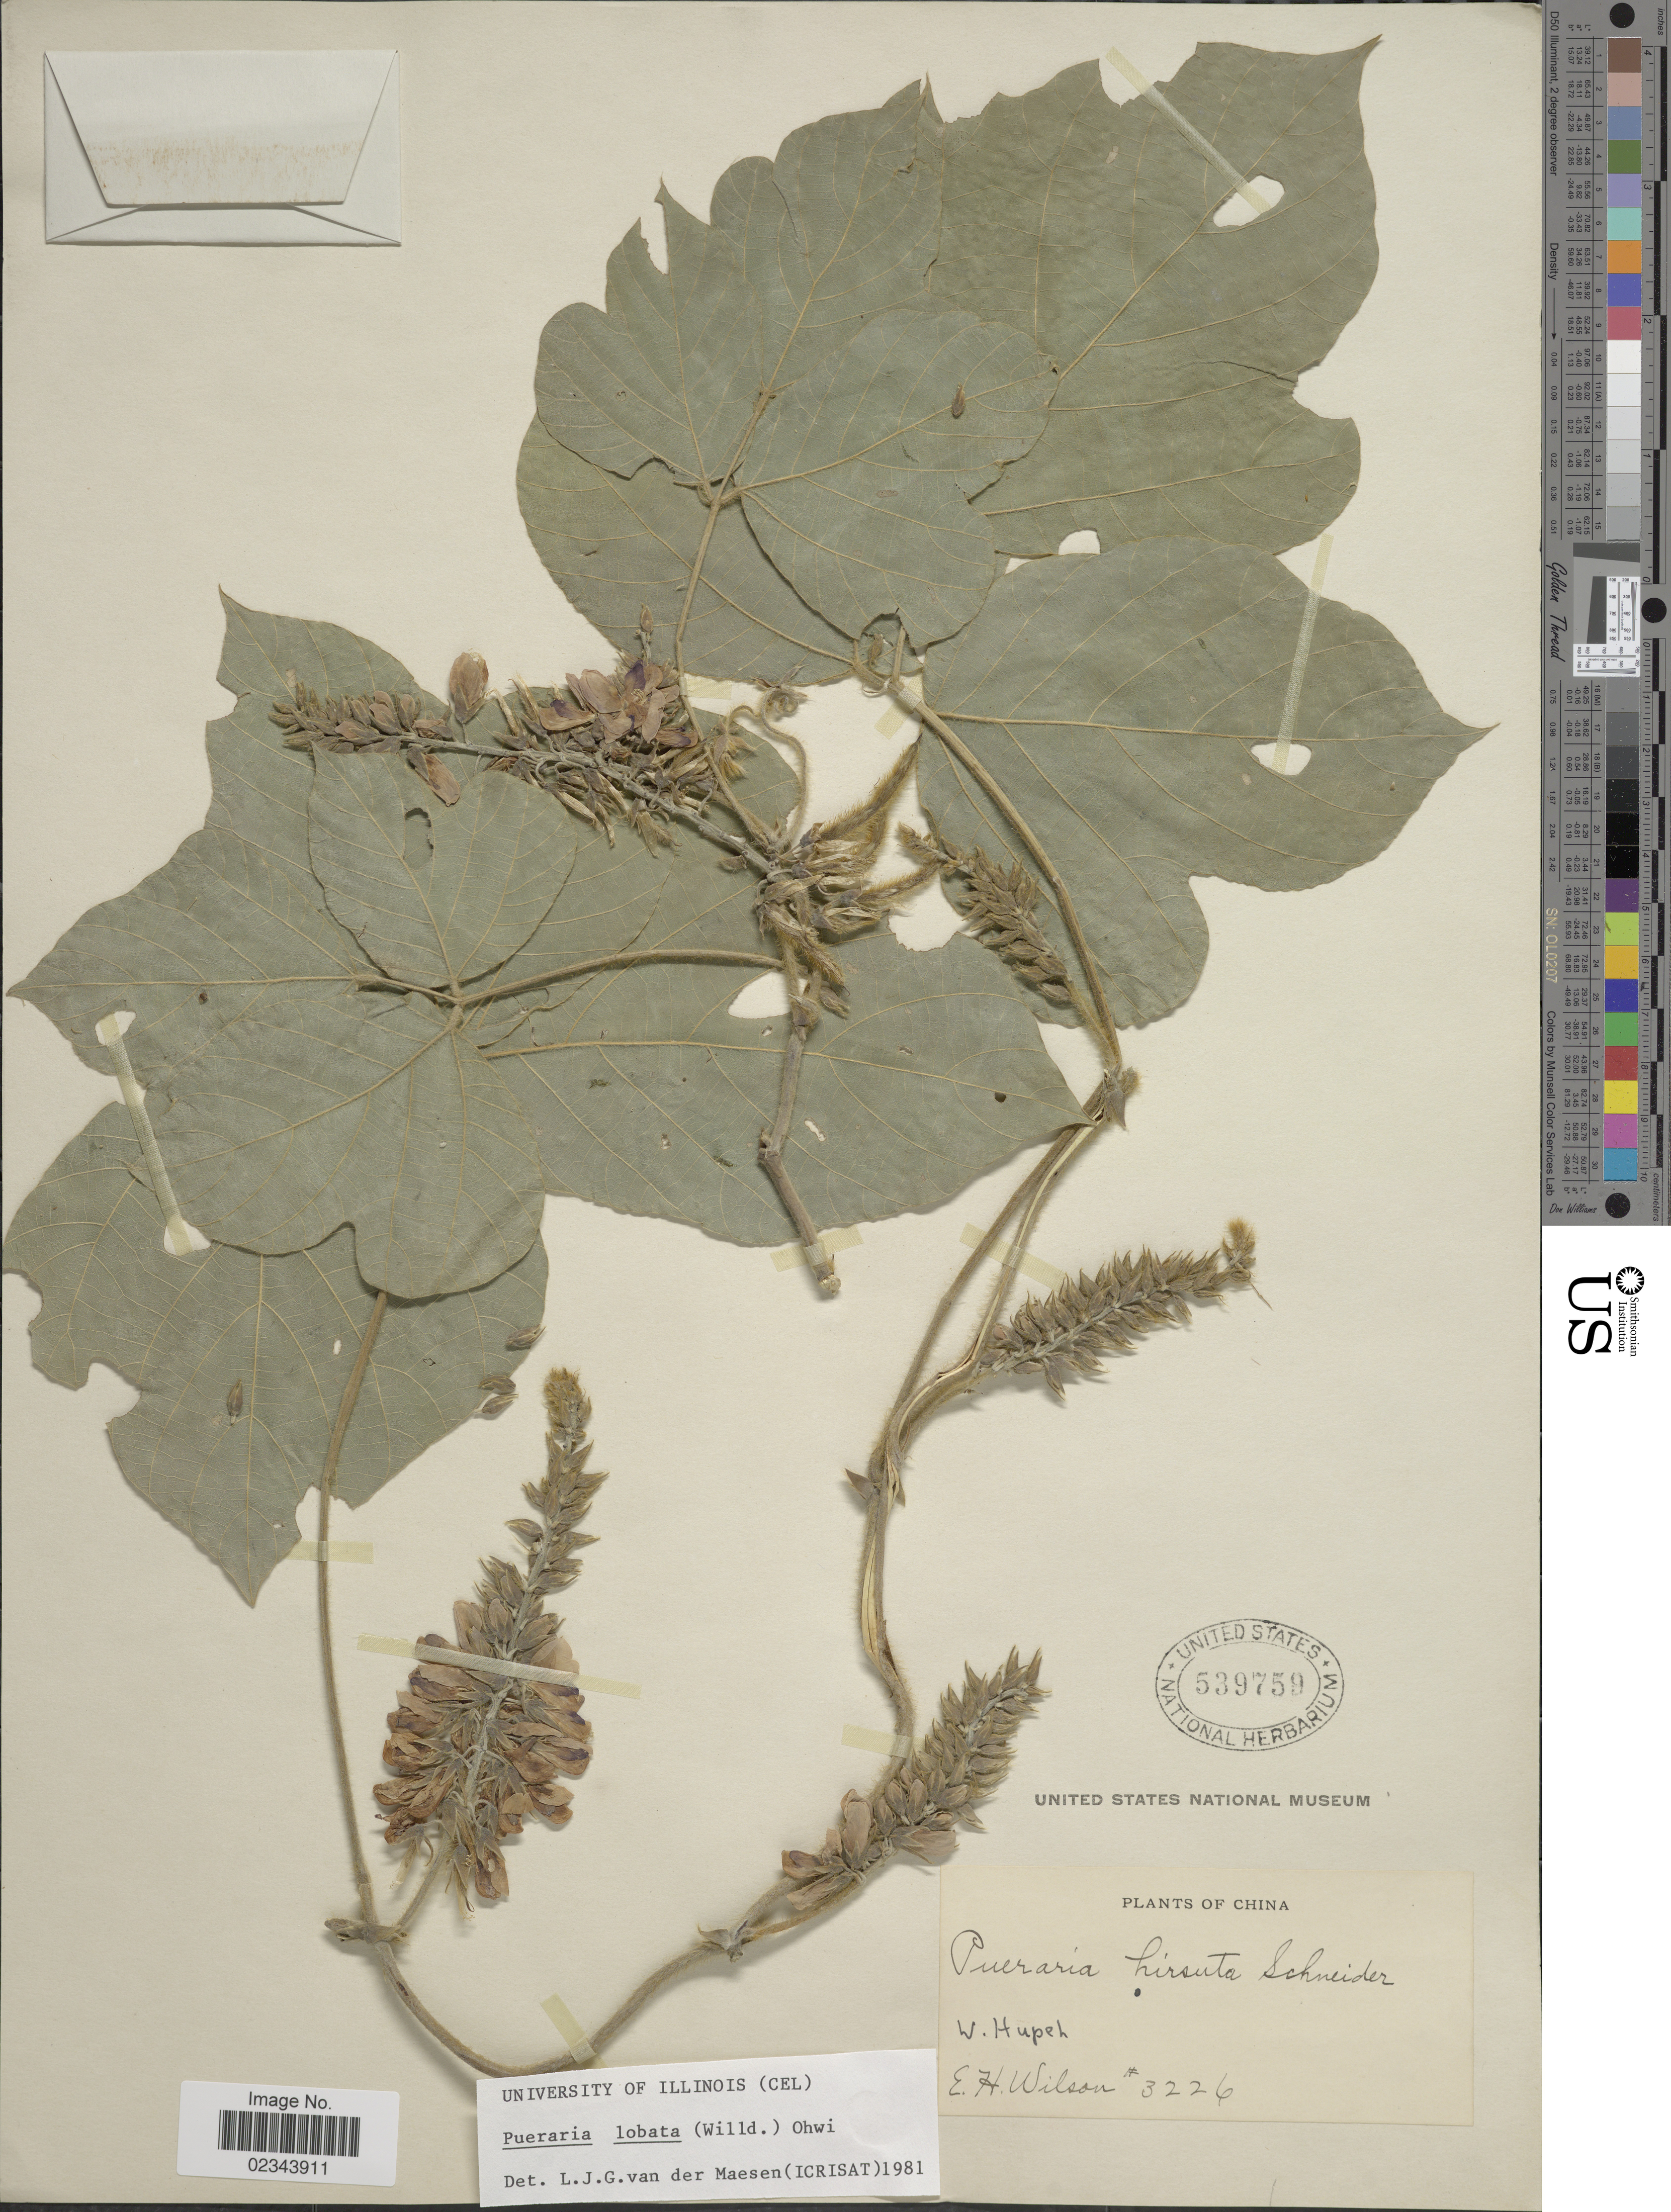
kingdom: Plantae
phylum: Tracheophyta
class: Magnoliopsida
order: Fabales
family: Fabaceae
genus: Pueraria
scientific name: Pueraria lobata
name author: (Willd.) Ohwi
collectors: E. Wilson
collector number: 3226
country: China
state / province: Hubei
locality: W. Hupeh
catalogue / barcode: US 539759